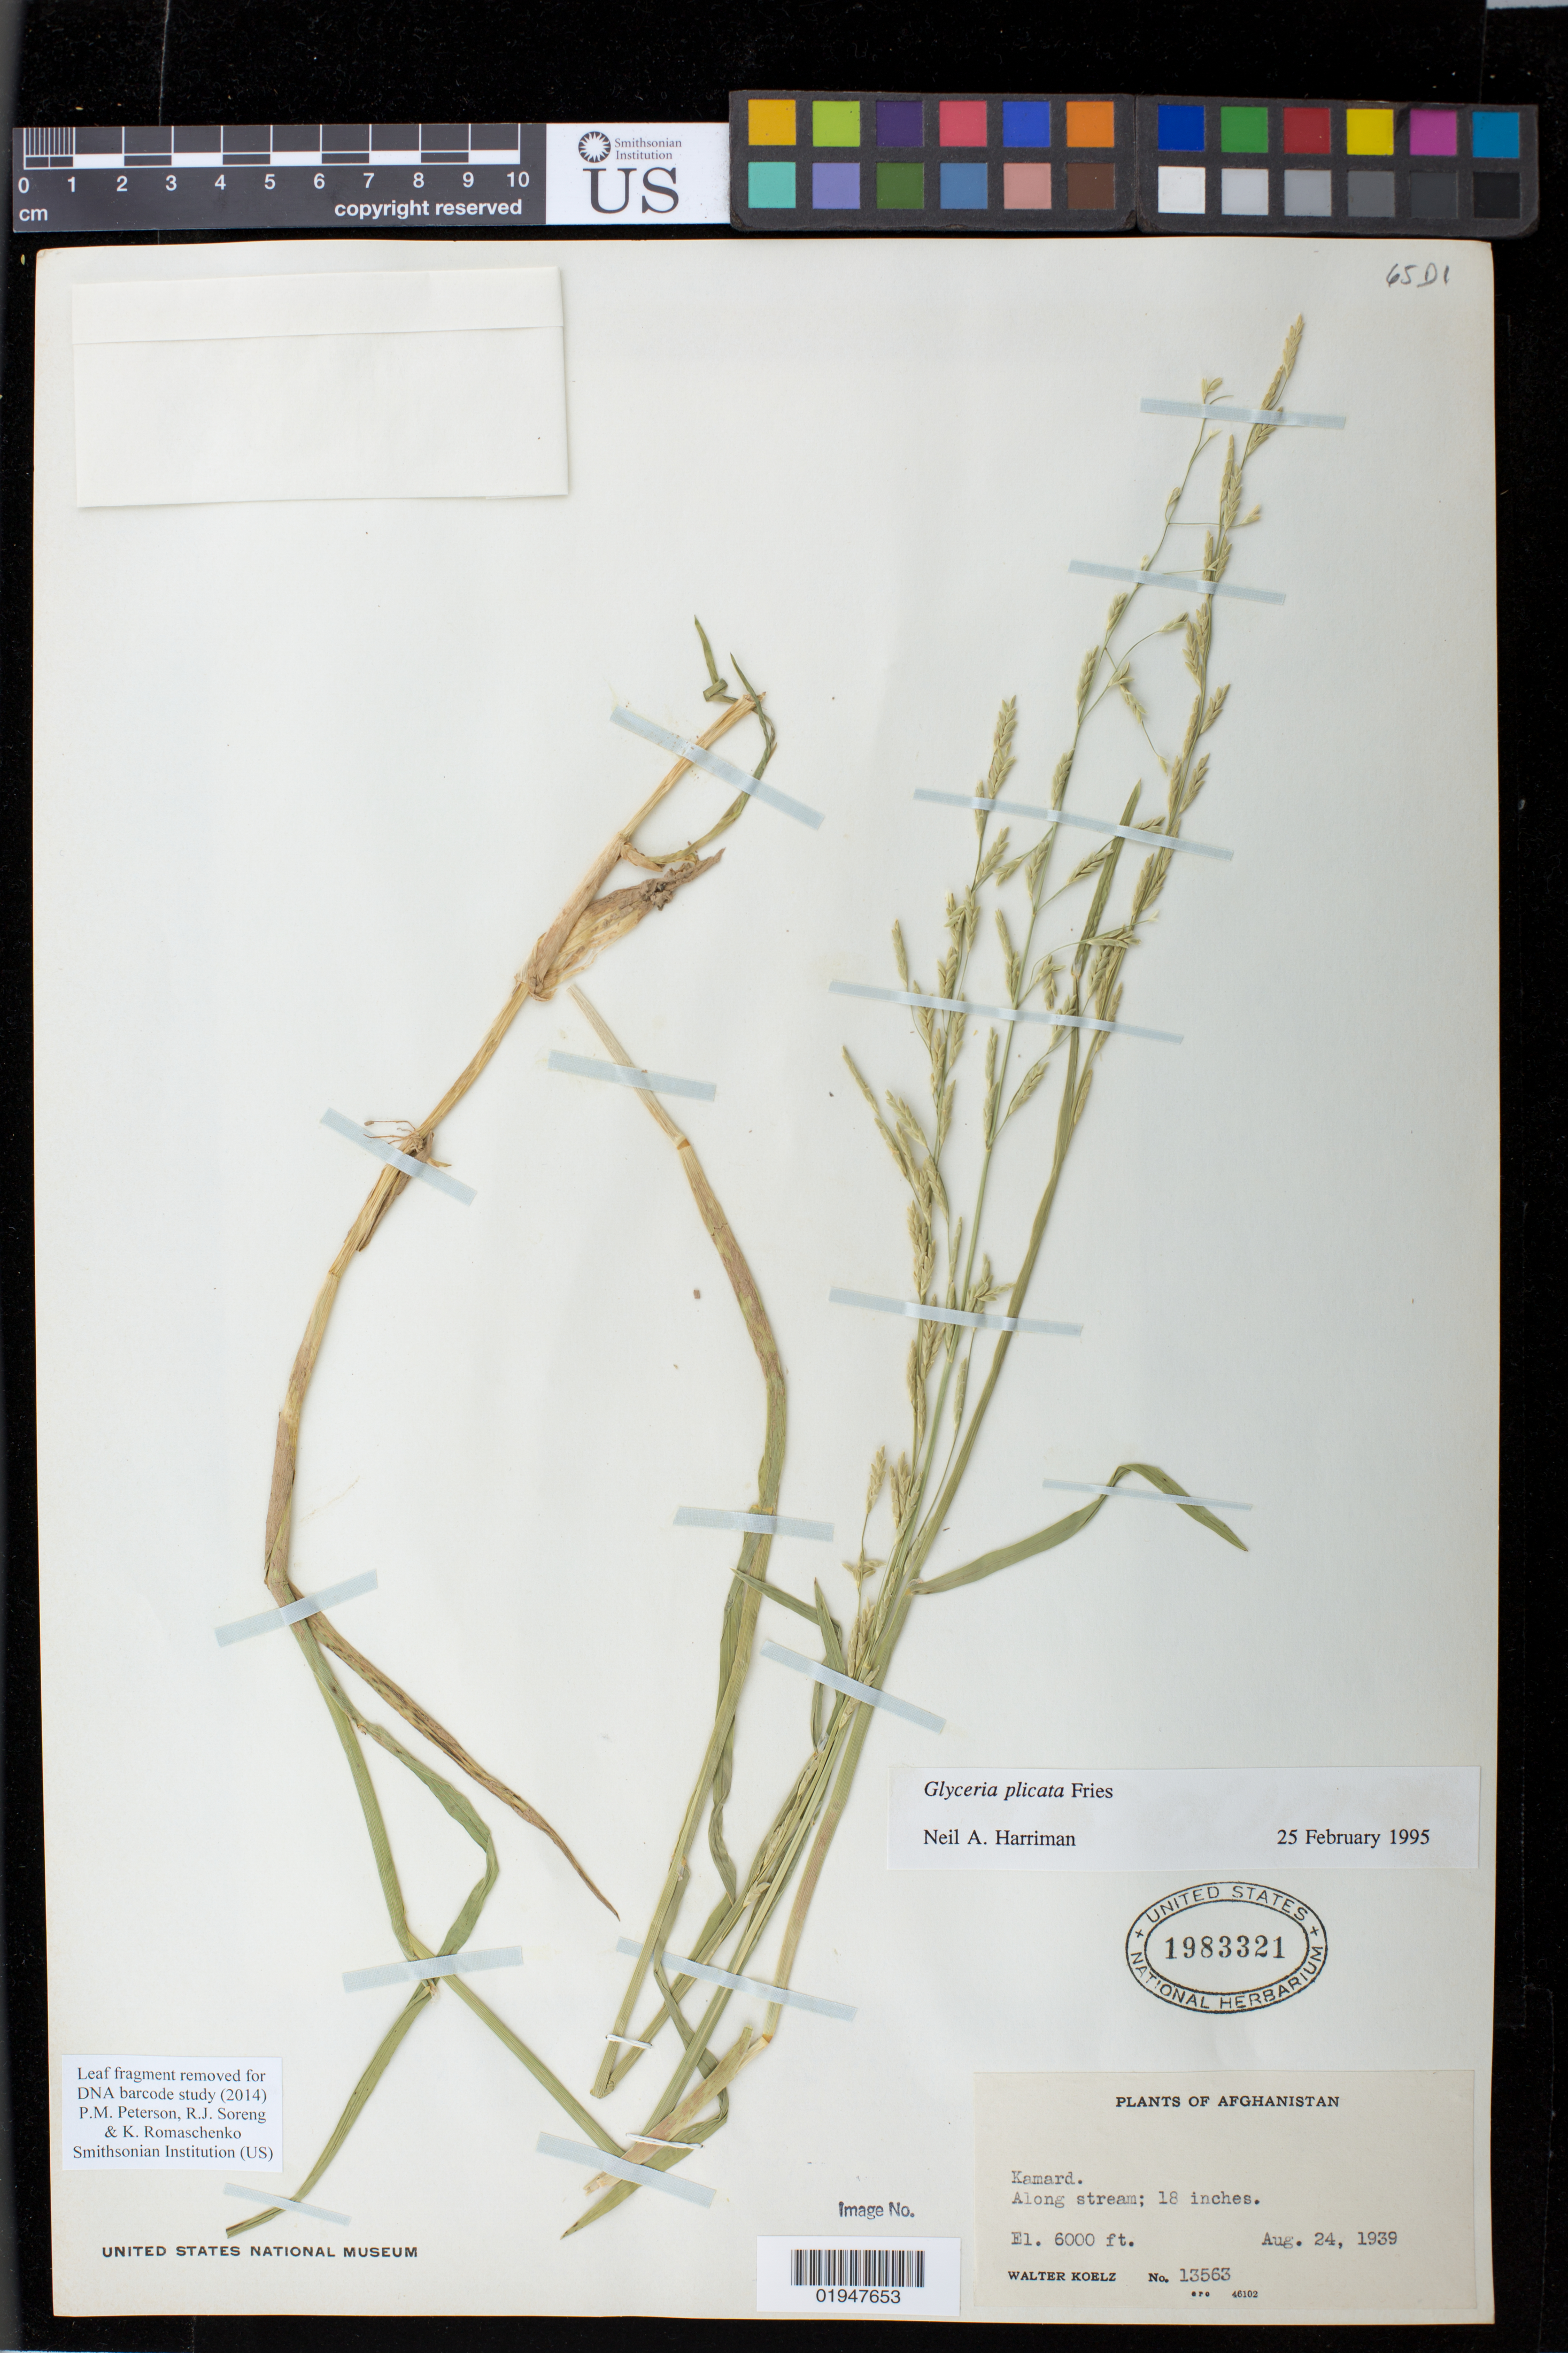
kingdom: Plantae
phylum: Tracheophyta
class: Liliopsida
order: Poales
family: Poaceae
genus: Glyceria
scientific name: Glyceria plicata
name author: (Fr.) Fr.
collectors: W. N. Koelz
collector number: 13563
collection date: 1939-08-24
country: Afghanistan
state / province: Bamian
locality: Kamard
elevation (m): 1829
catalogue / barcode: US 1983321